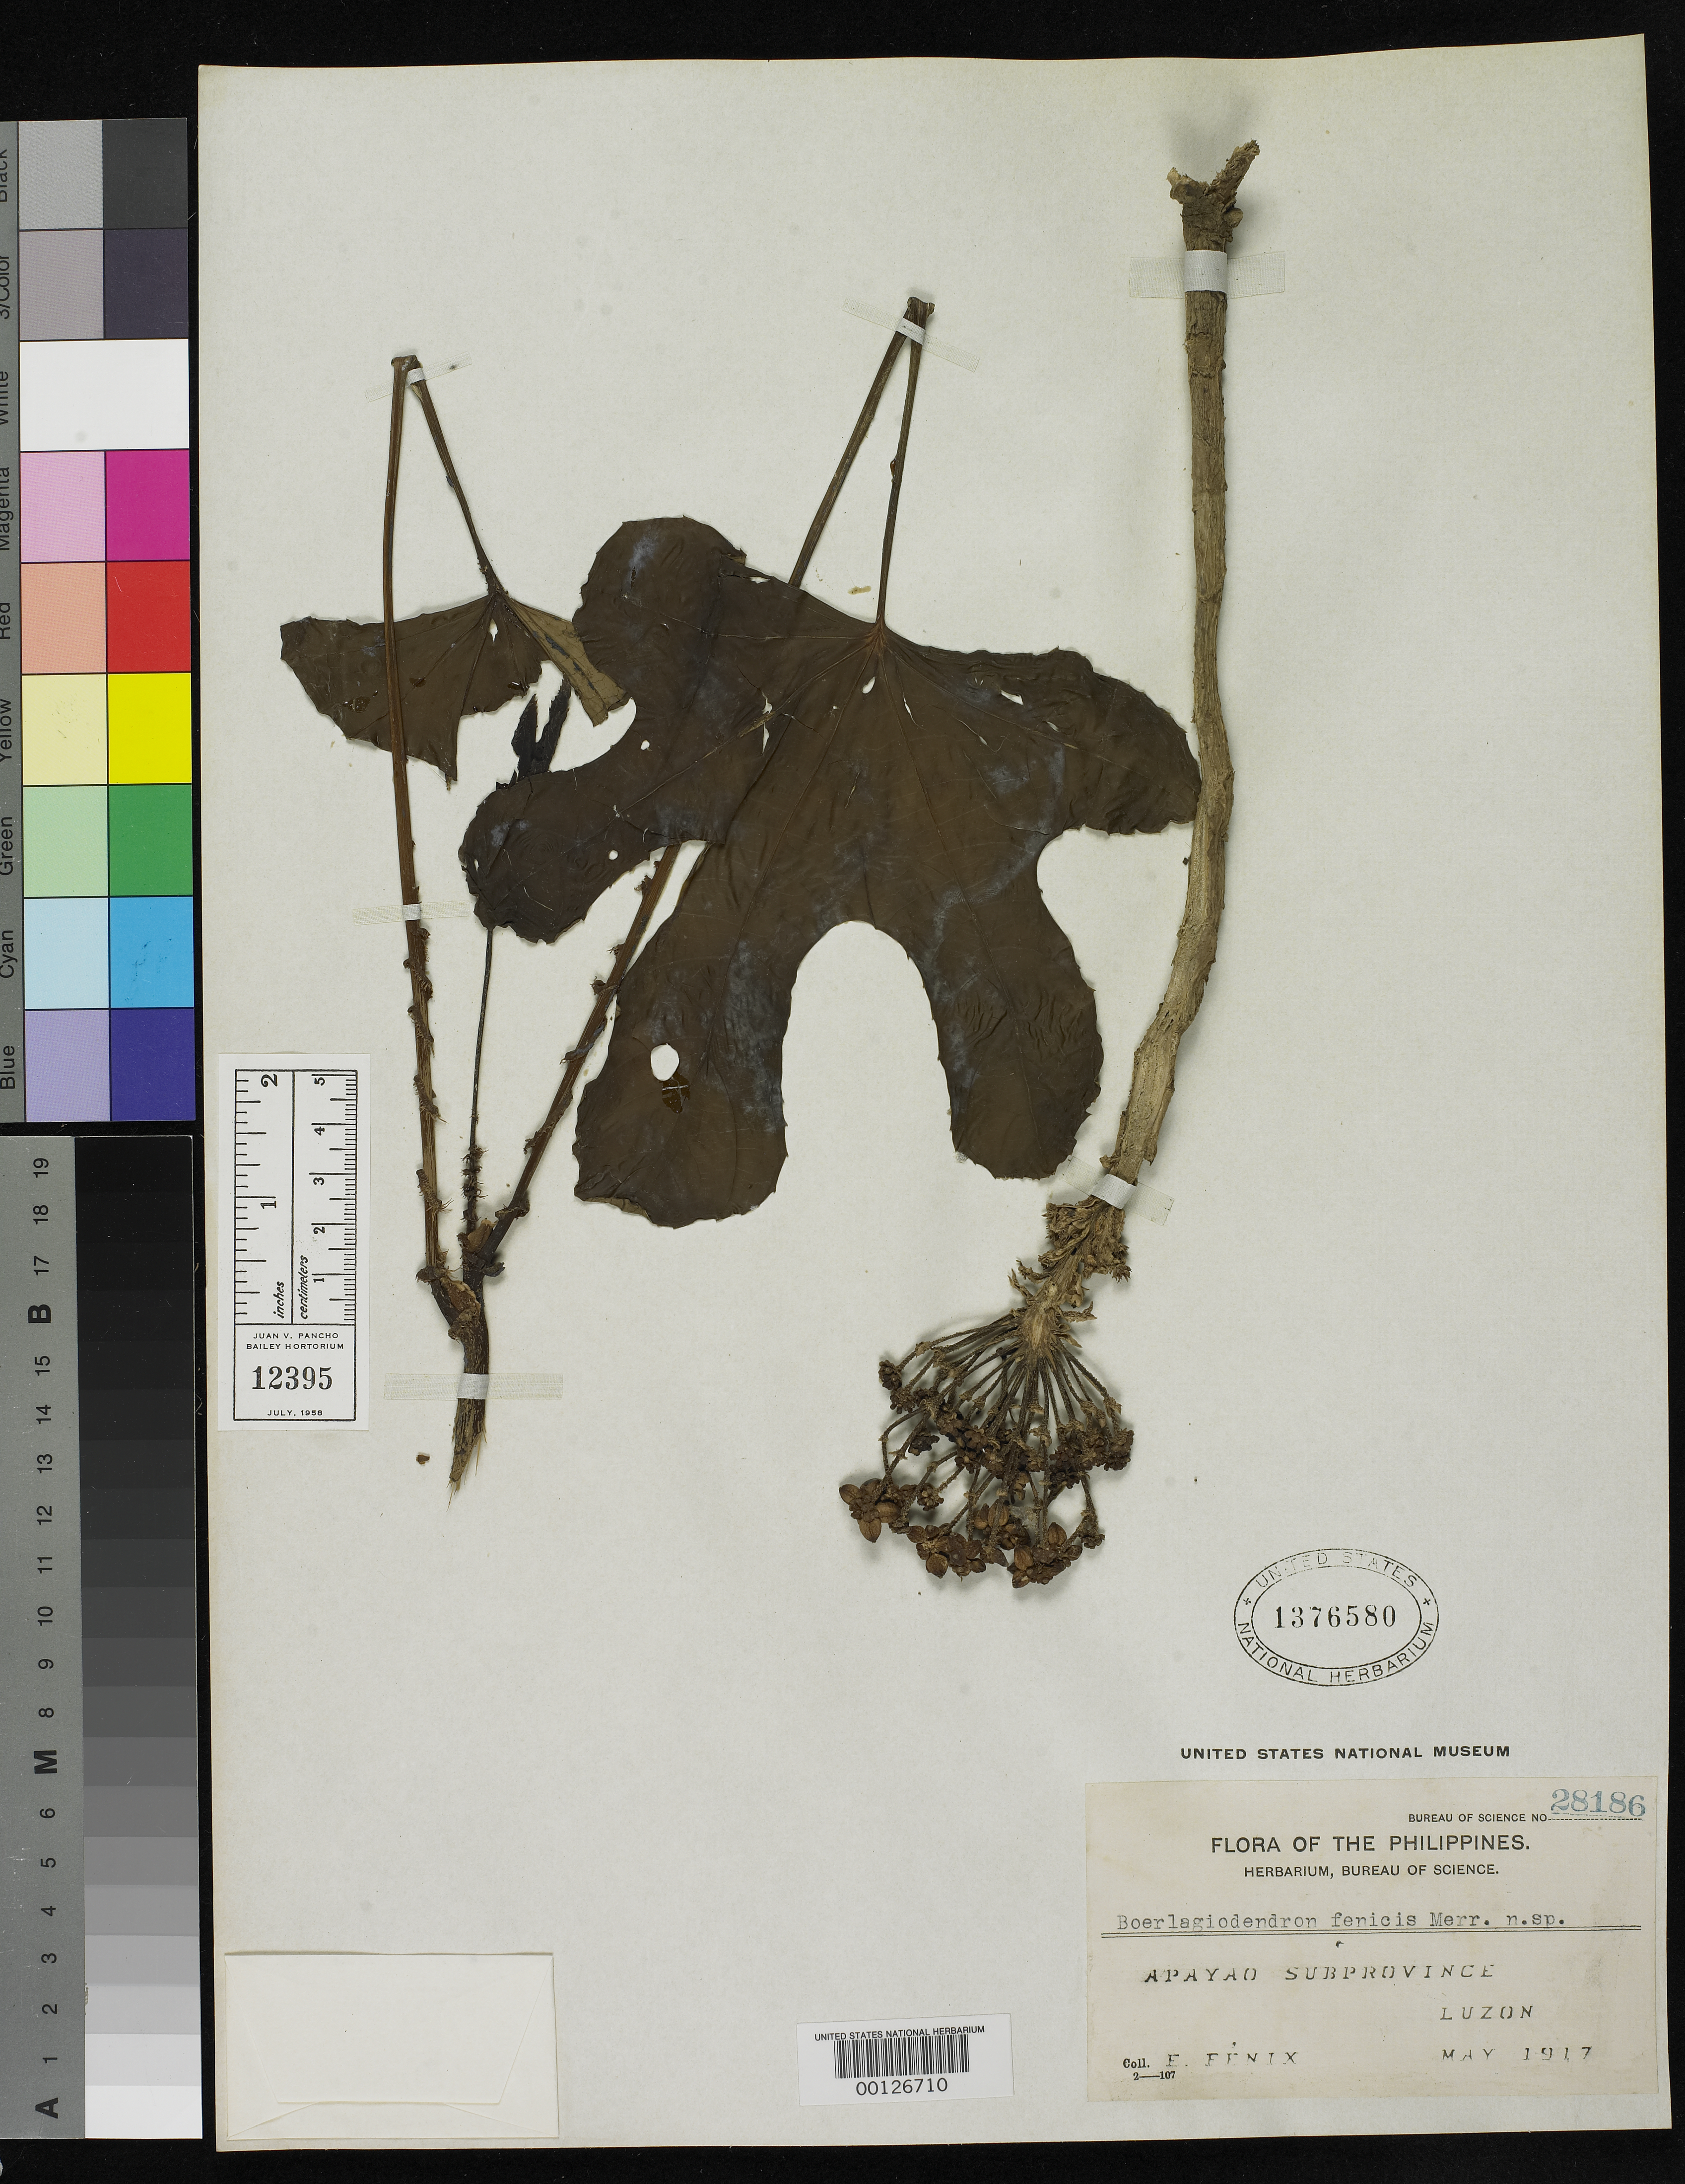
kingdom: Plantae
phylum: Tracheophyta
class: Magnoliopsida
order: Apiales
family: Araliaceae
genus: Boerlagiodendron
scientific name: Boerlagiodendron fenicis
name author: Merr.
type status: Isotype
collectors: E. Fénix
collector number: Bur. Sci. 28186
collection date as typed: May 1917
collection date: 1917-05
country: Philippines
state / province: Cordillera (Administrative Region)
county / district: Apayao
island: Luzon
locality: Guiniri.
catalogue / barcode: US 1376580